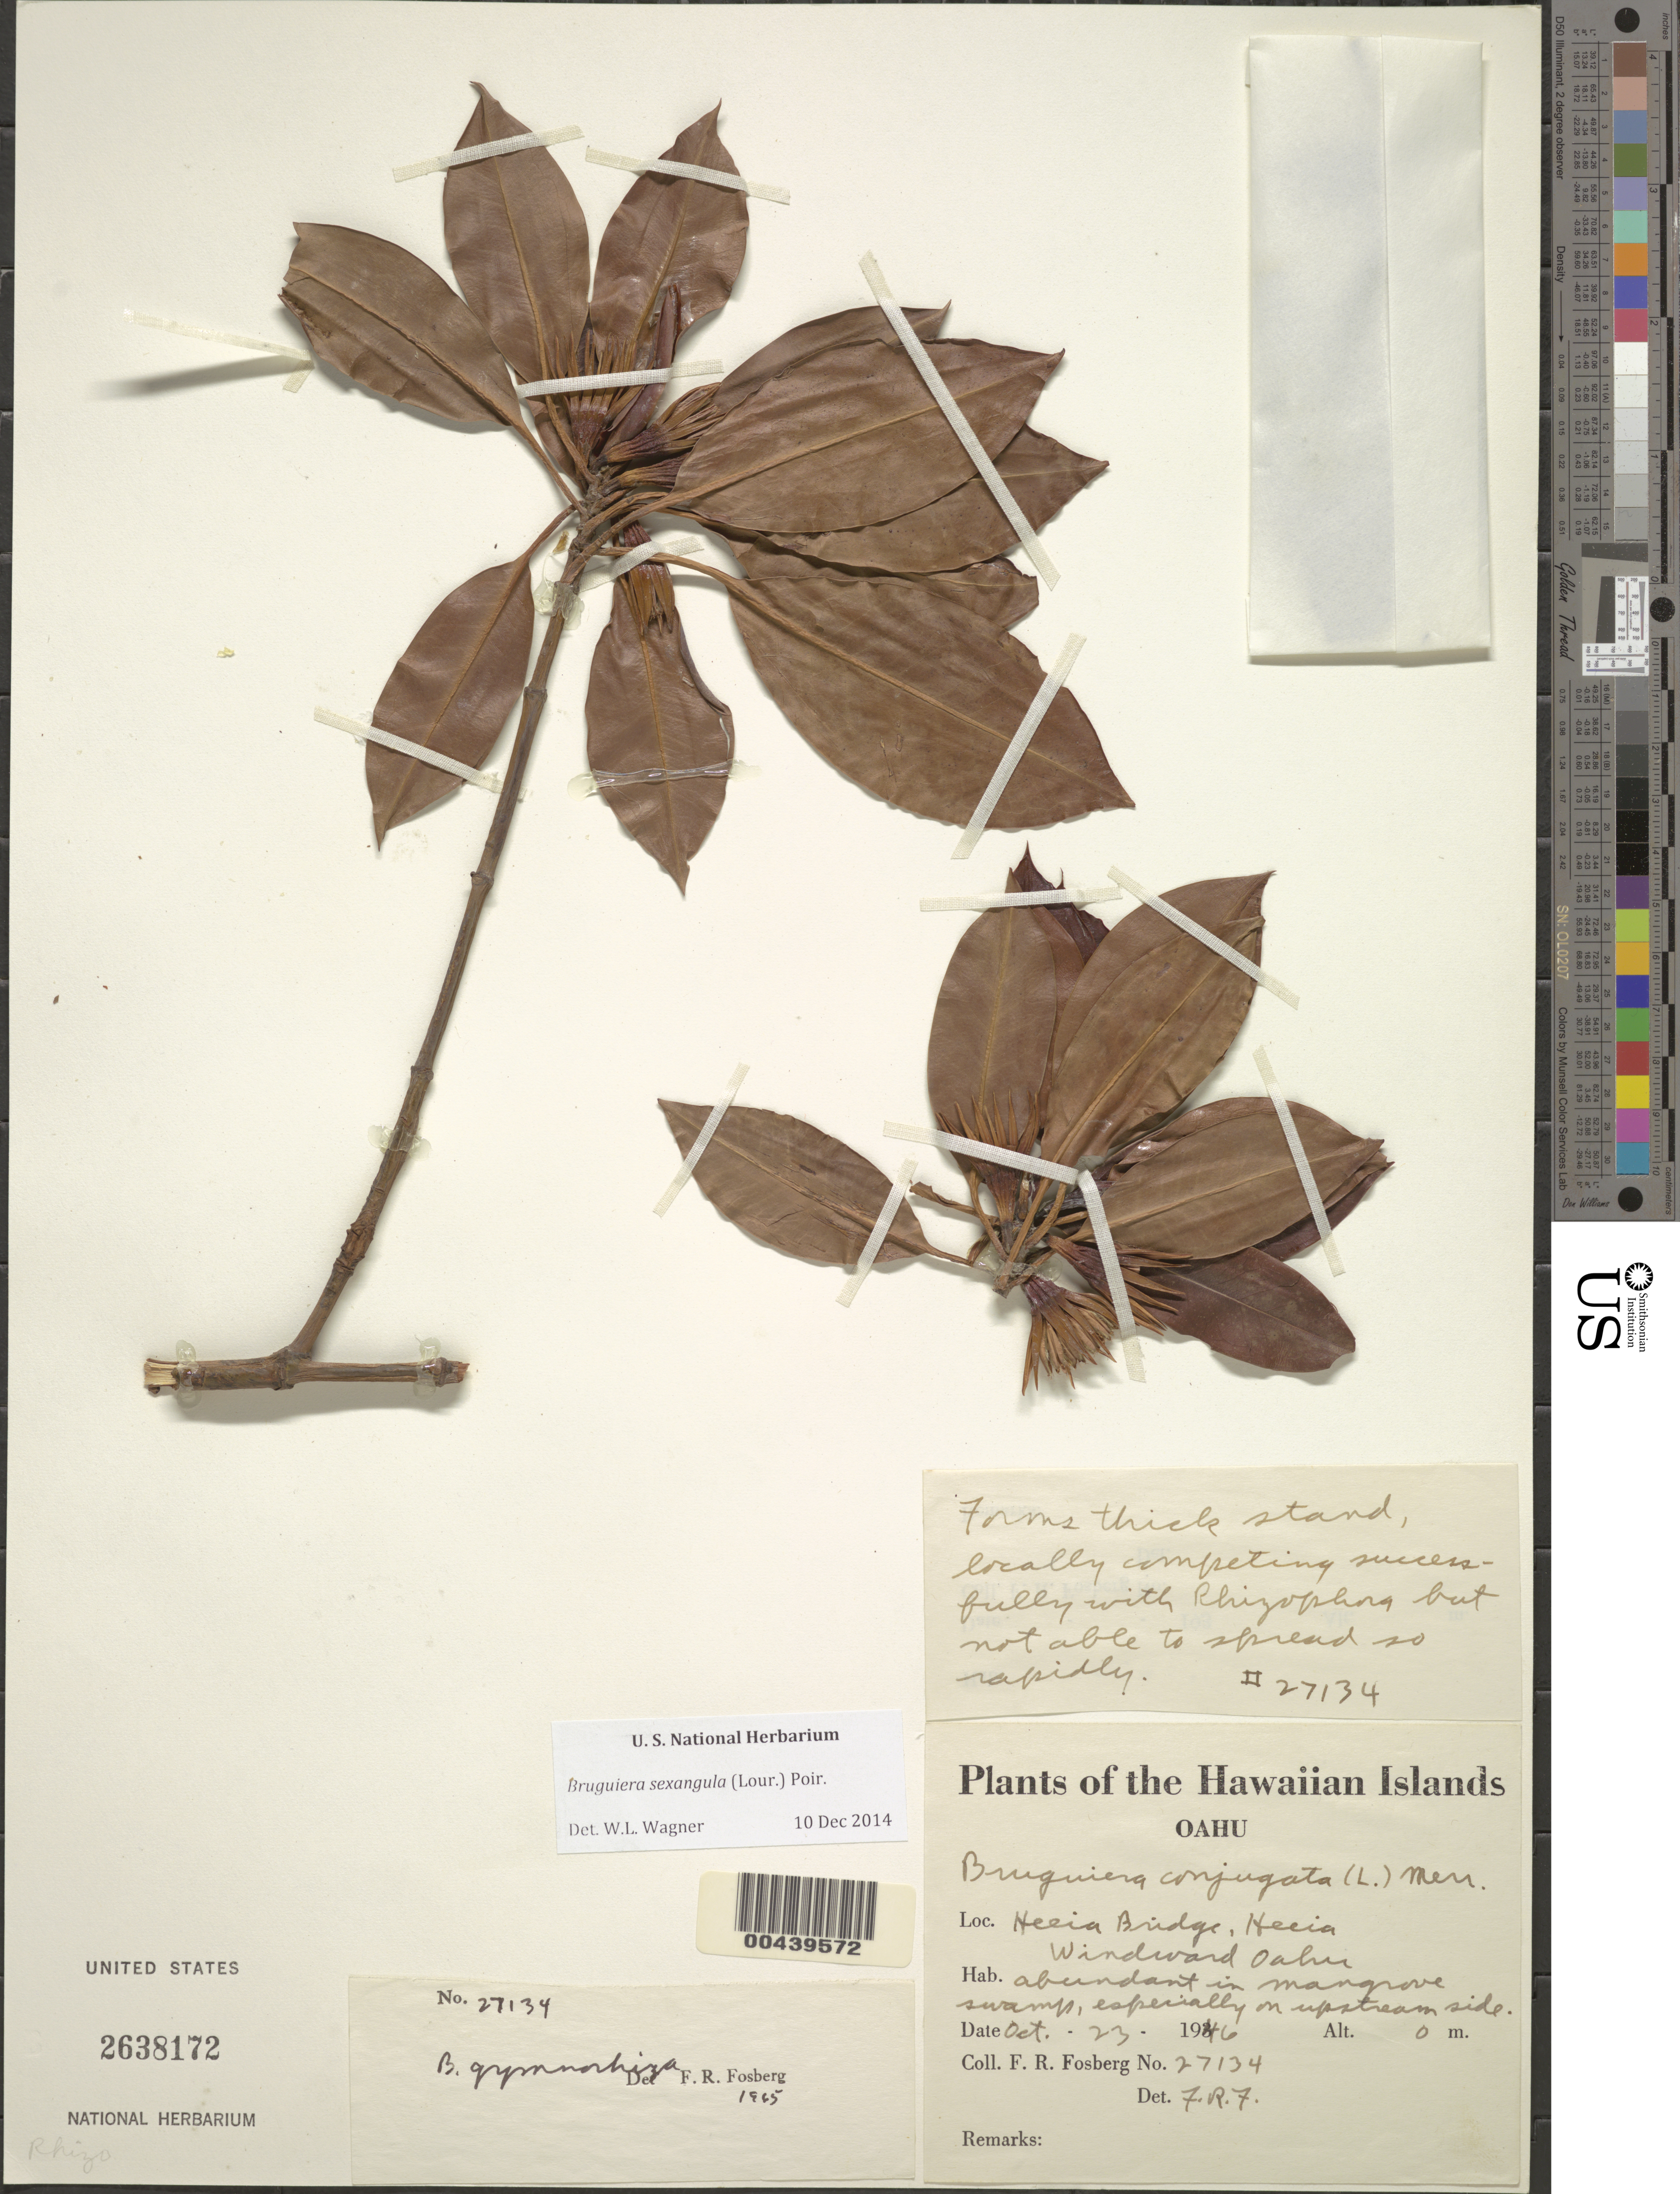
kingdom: Plantae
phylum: Tracheophyta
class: Magnoliopsida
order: Malpighiales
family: Rhizophoraceae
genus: Bruguiera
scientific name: Bruguiera sexangula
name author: (Lour.) Poir.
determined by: Wagner, W. L., (BOT), Smithsonian Institution - National Museum of Natural History (UNITED STATES)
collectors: F. R. Fosberg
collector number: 27134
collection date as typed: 23 Oct 1946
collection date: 1946-10-23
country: United States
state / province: Hawaii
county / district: Honolulu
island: Oahu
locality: Heeia Bridge, Heeia, Windward Oahu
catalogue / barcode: US 2638172